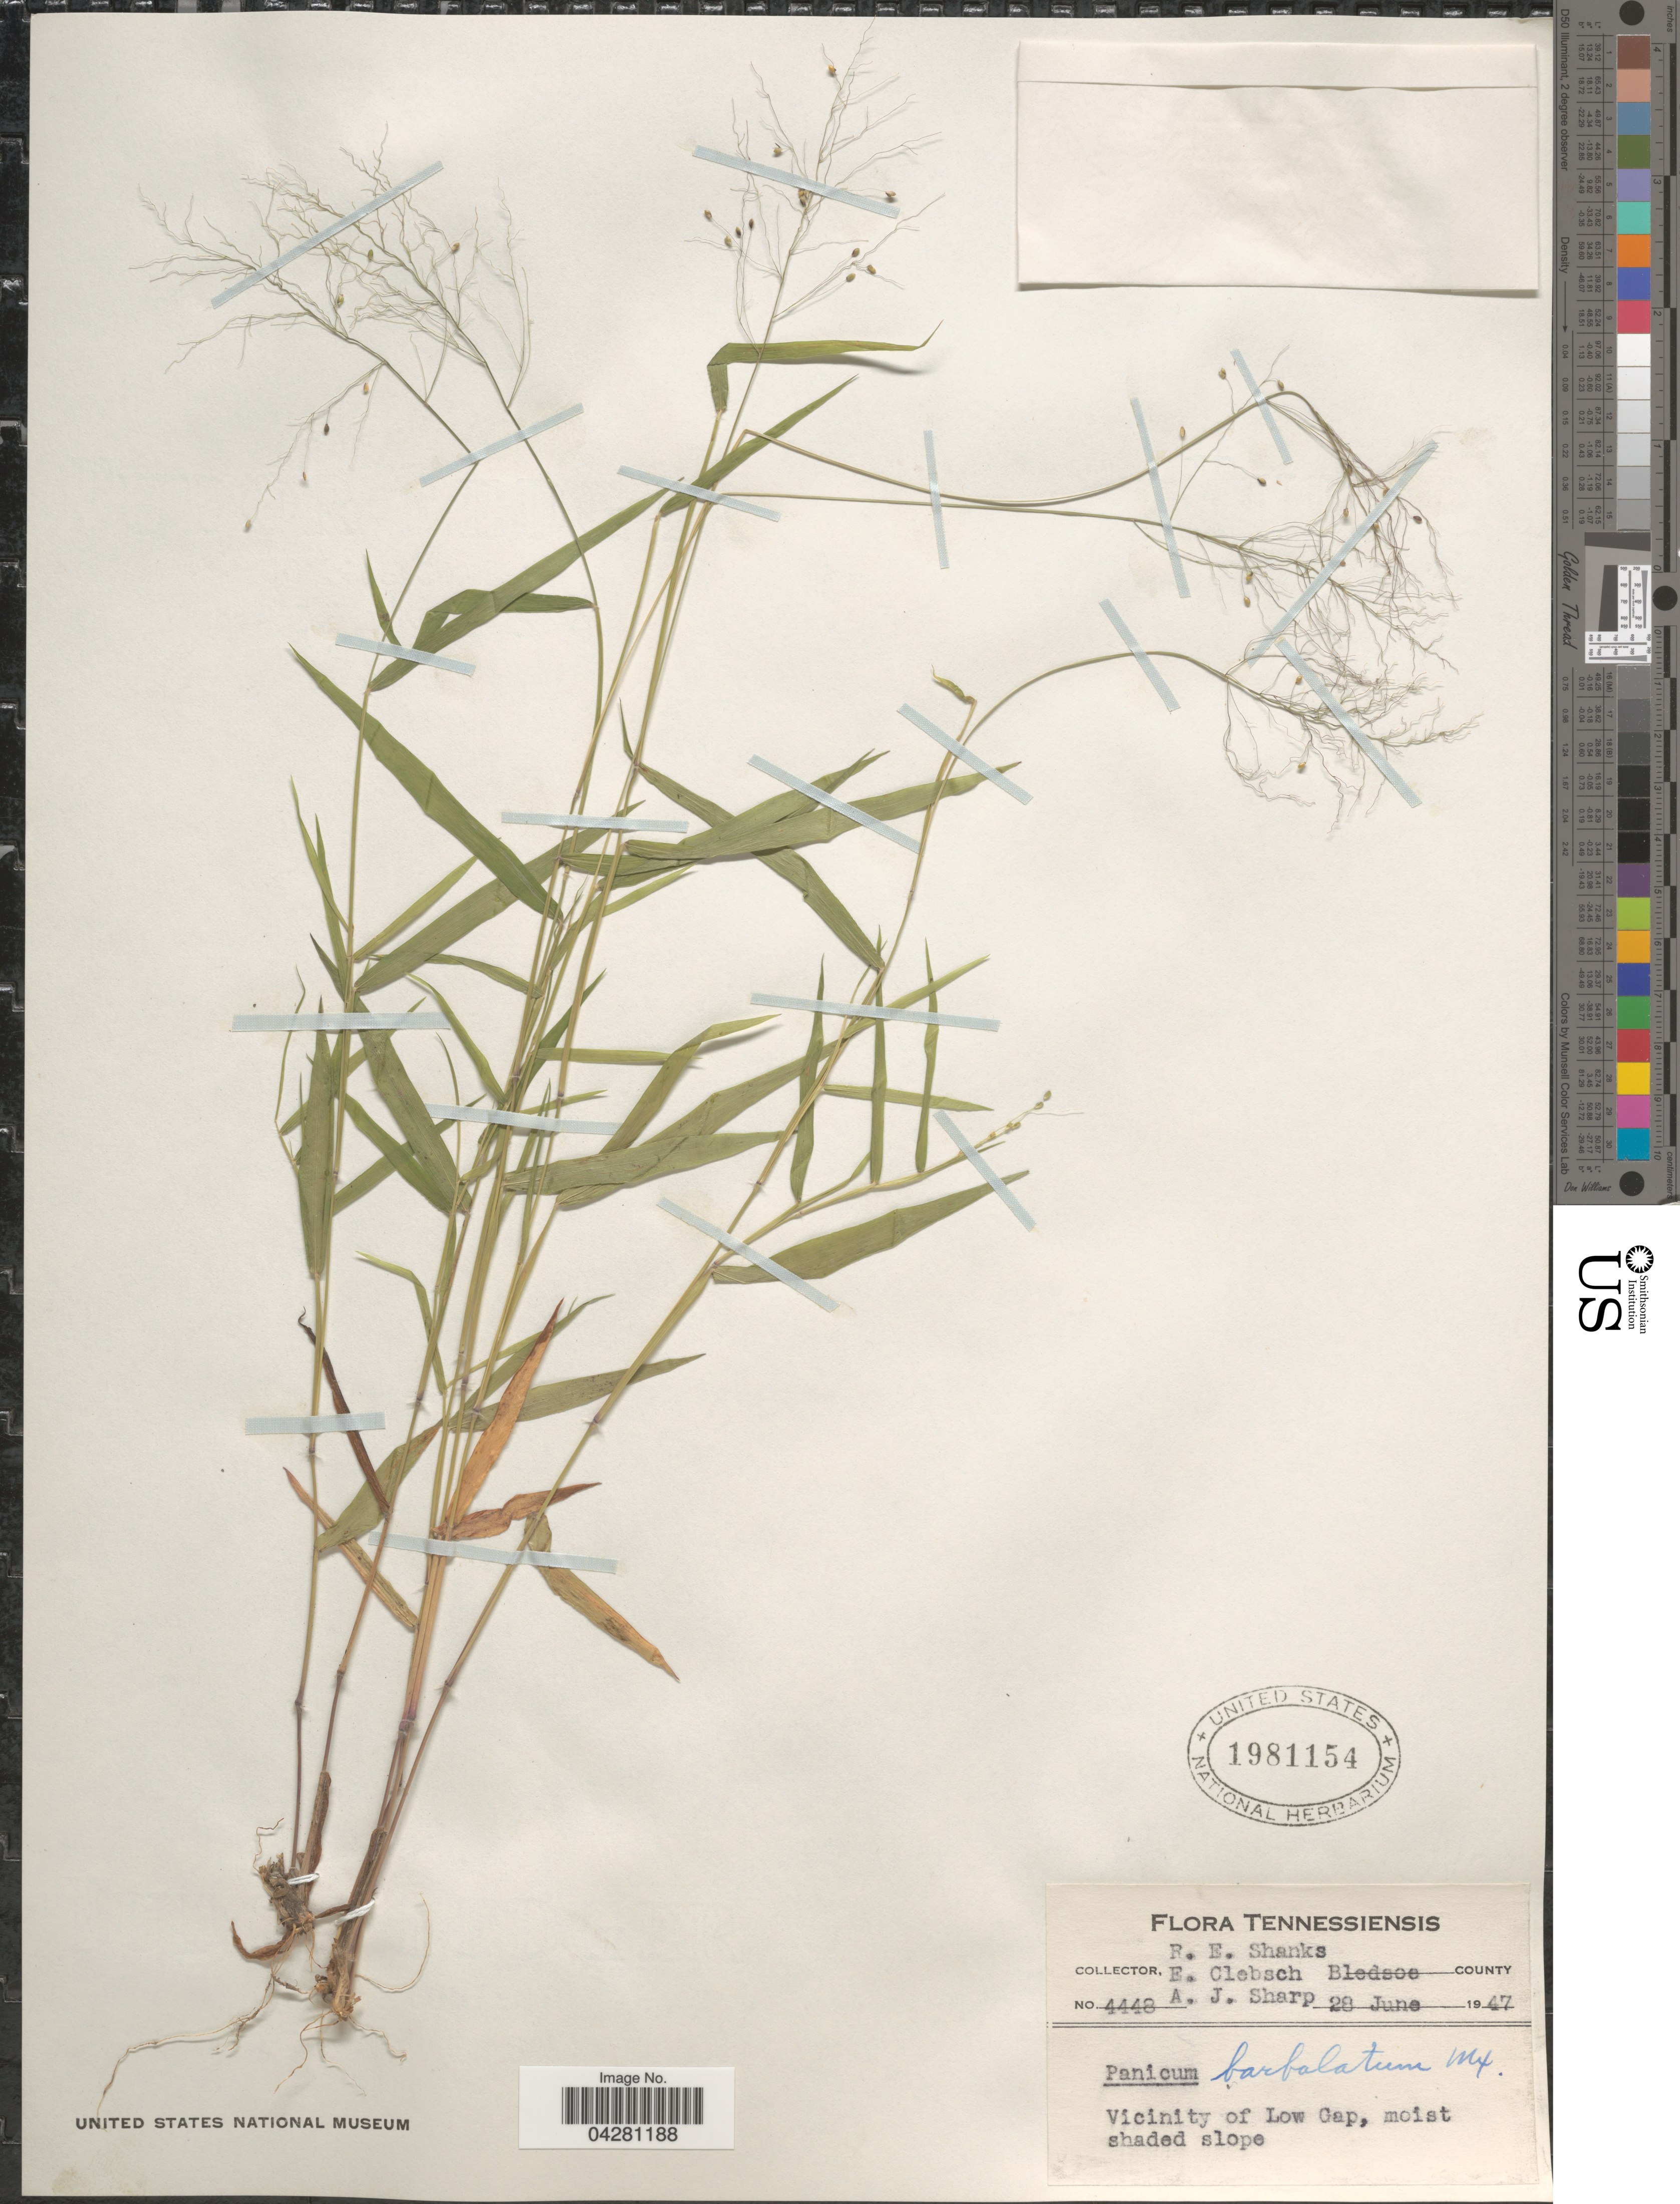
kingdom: Plantae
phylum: Tracheophyta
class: Liliopsida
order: Poales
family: Poaceae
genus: Dichanthelium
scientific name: Dichanthelium dichotomum var. dichotomum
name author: (L.) Gould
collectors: R. Shanks, E. Clebsch & A. J. Sharp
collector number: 4448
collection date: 1947-06-28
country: United States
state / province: Tennessee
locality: Bledsoe County. Vicinity of Low Gap, moist shaded slope.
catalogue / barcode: US 1981154